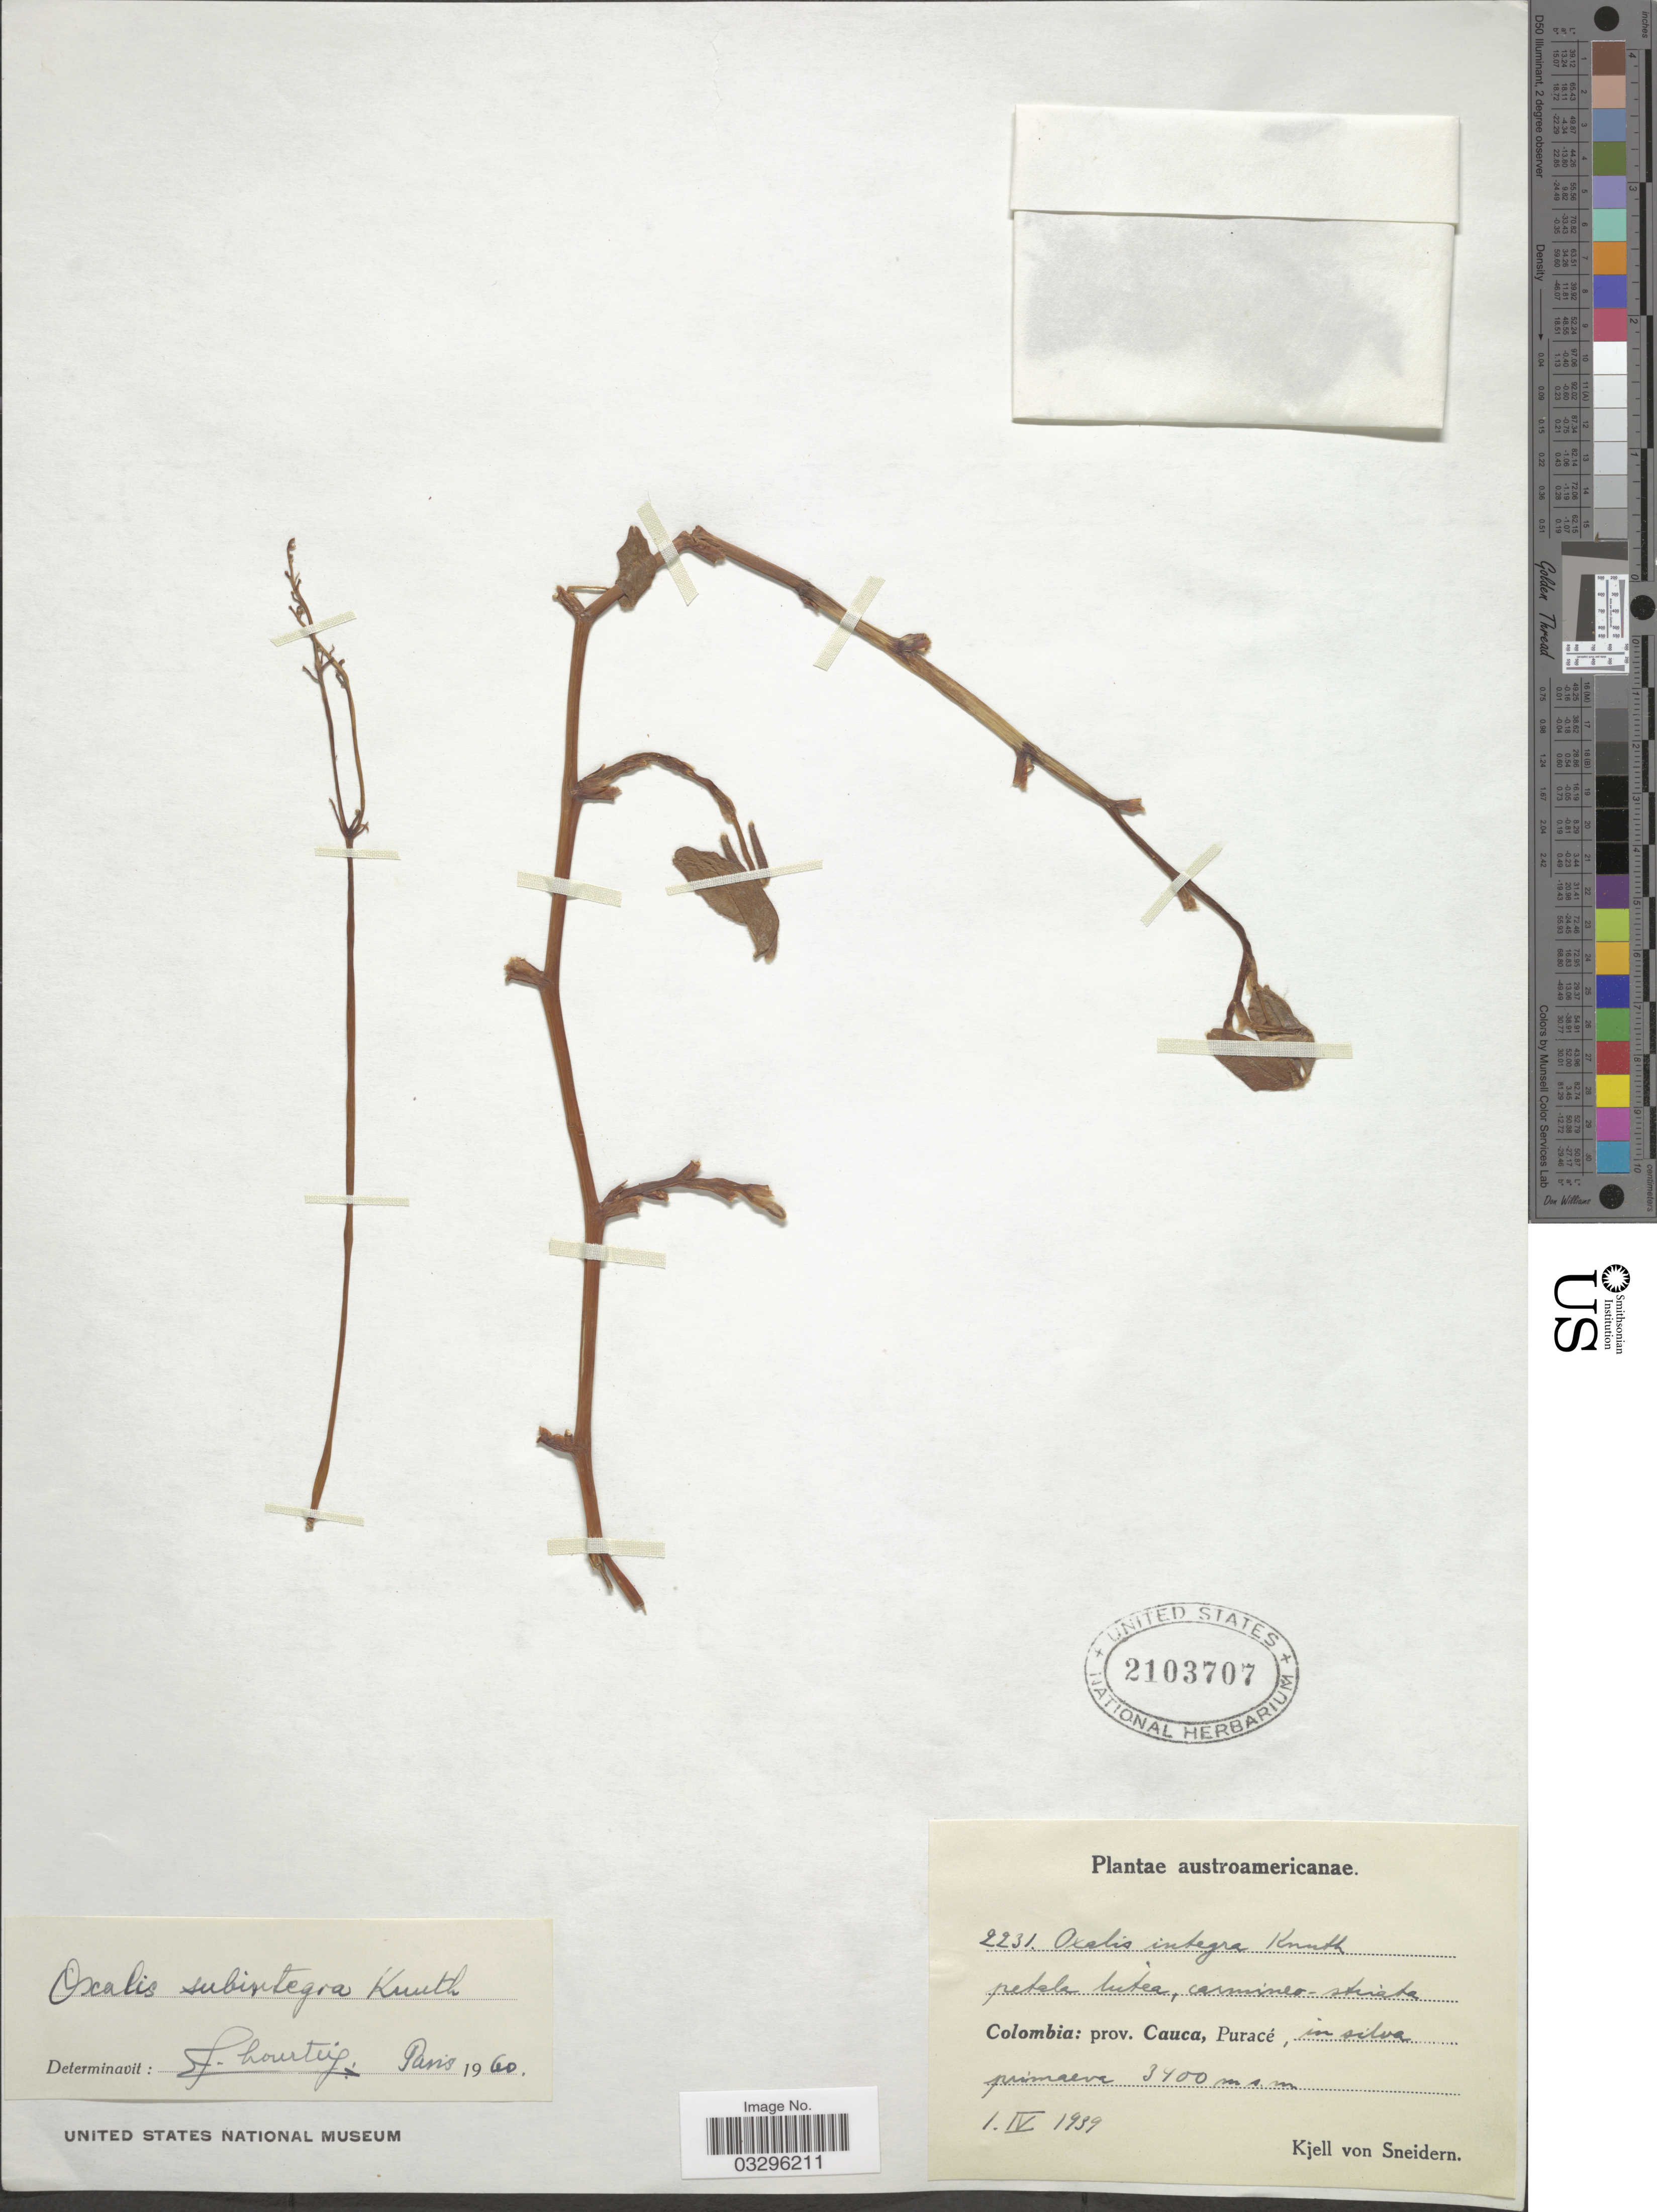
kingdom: Plantae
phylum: Tracheophyta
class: Magnoliopsida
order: Oxalidales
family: Oxalidaceae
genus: Oxalis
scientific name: Oxalis subintegra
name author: R. Knuth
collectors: K. von Sneidern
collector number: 2231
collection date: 1939-04-01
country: Colombia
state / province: Cauca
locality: Puracé.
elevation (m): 3400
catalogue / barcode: US 2103707